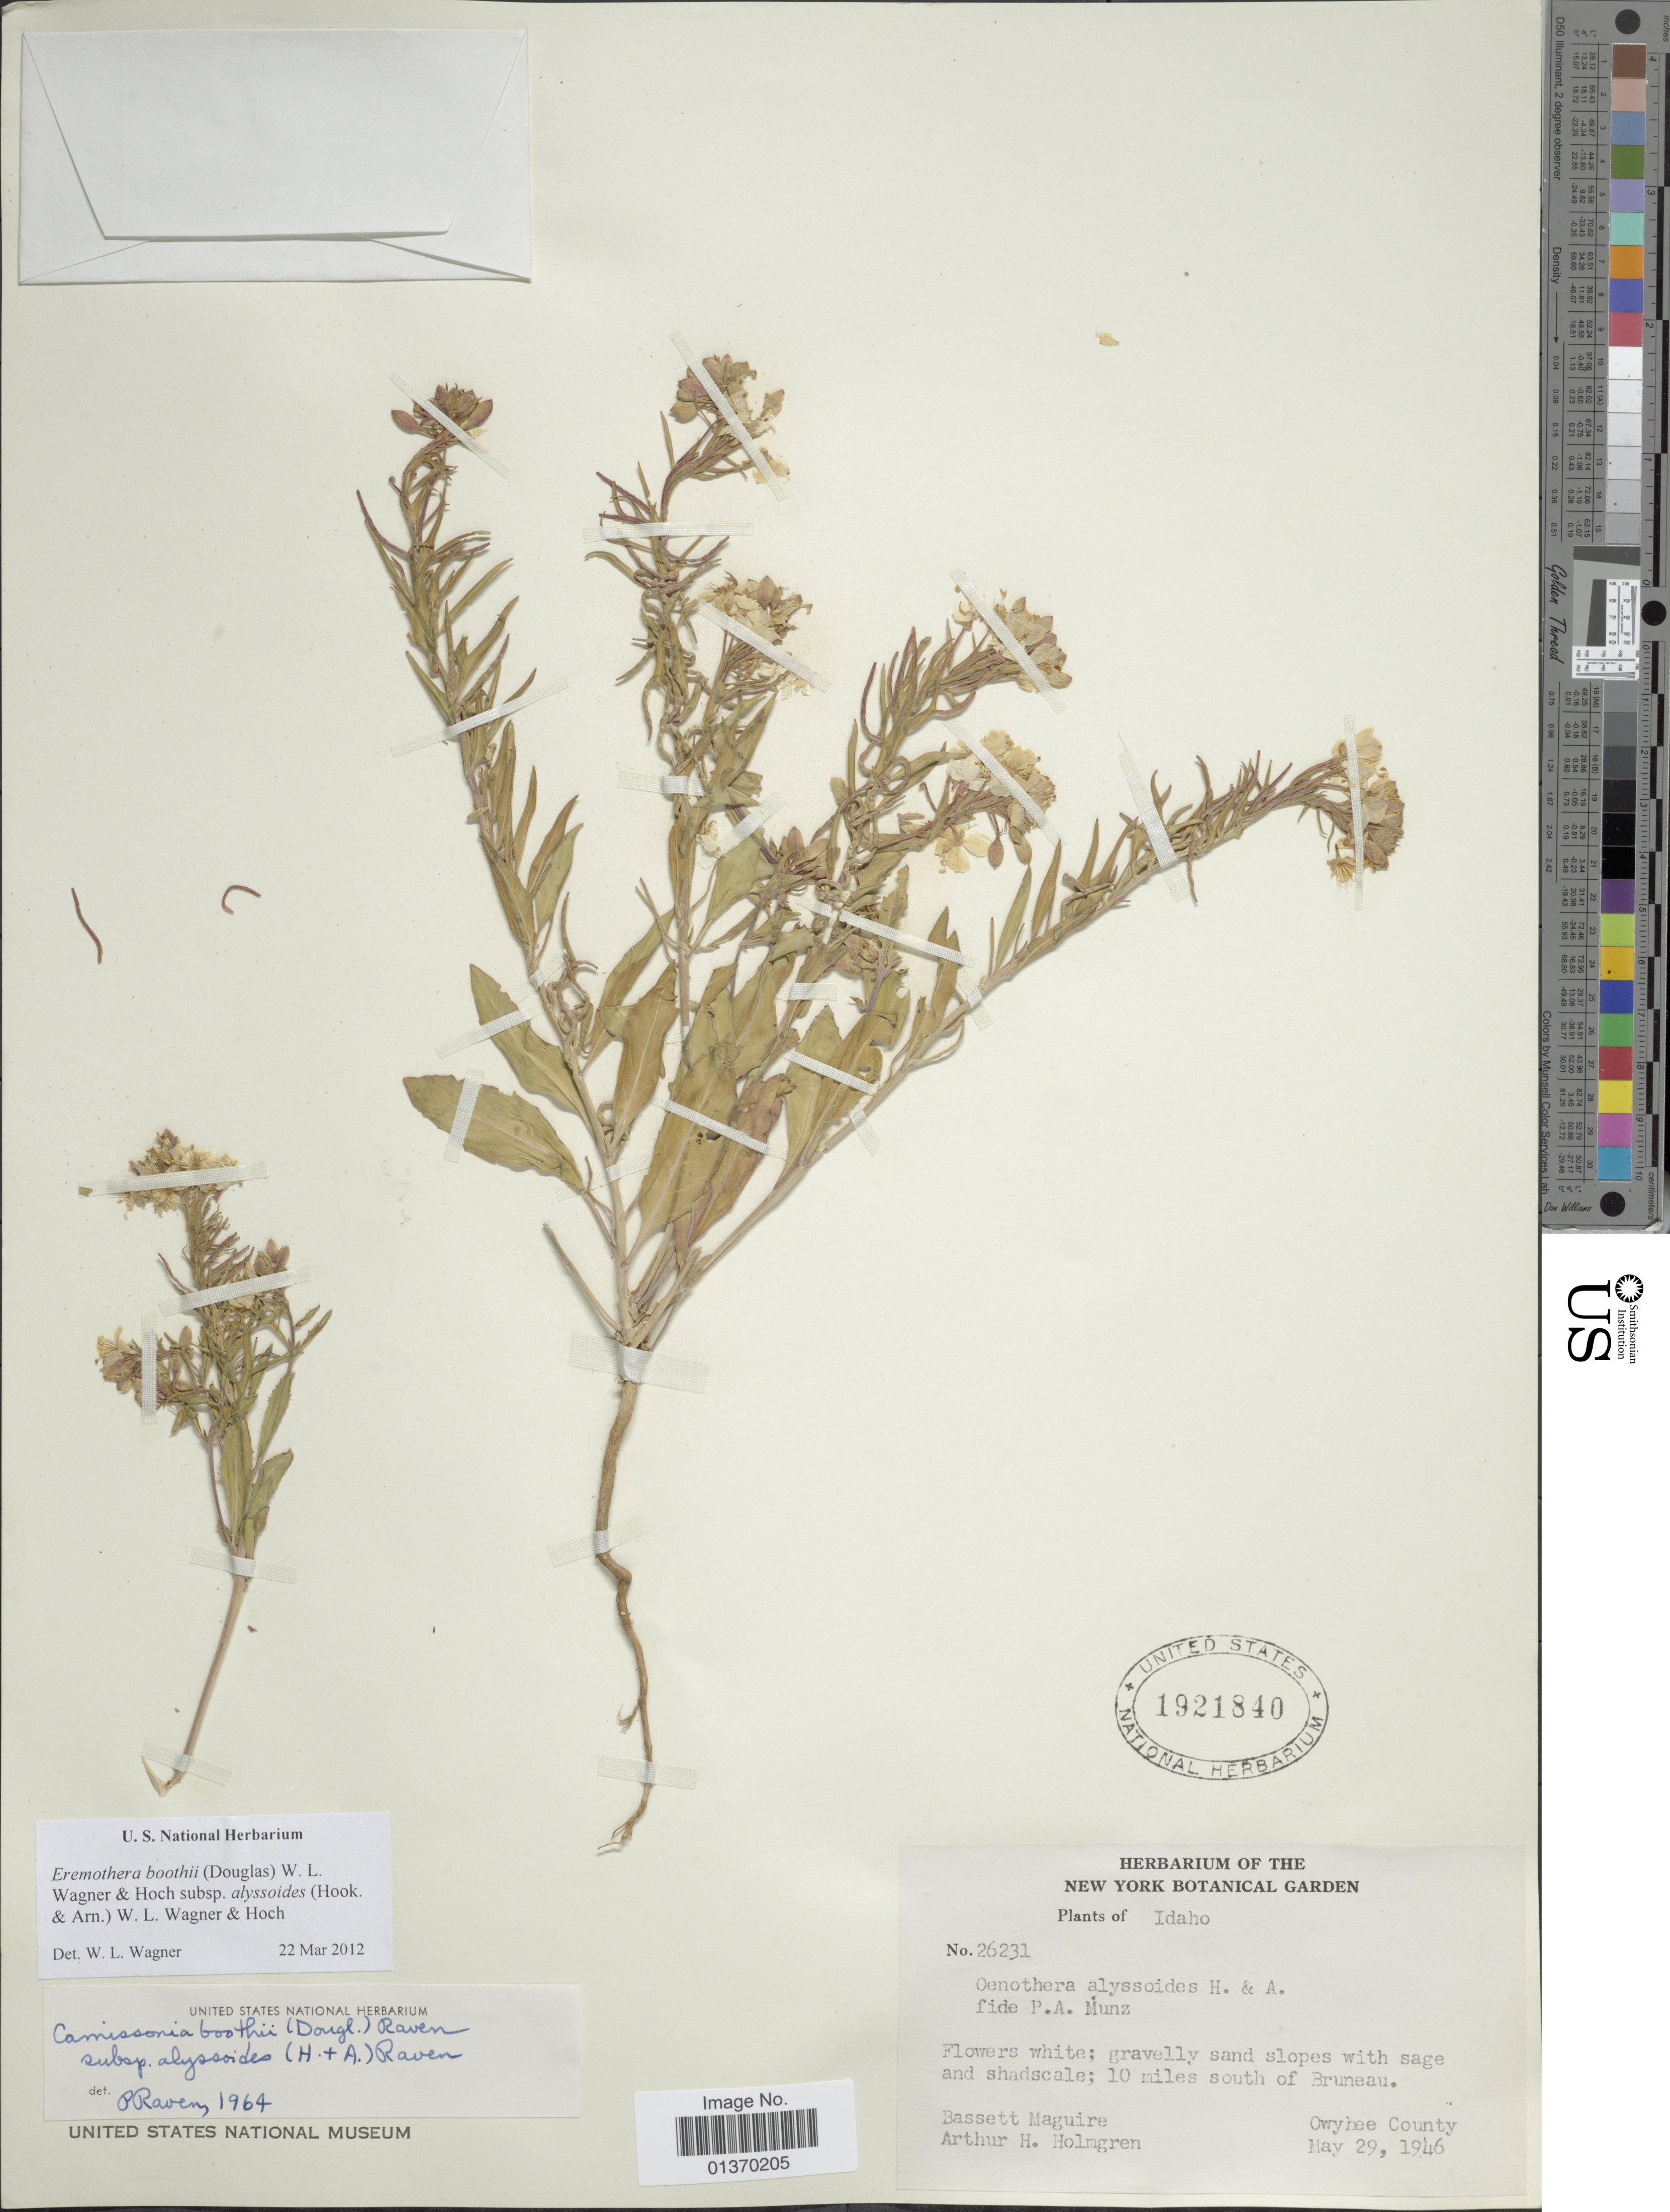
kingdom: Plantae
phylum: Tracheophyta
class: Magnoliopsida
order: Myrtales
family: Onagraceae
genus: Eremothera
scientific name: Eremothera boothii subsp. alyssoides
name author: (Hook. & Arn.) W.L. Wagner & Hoch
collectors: B. Maguire & A. H. Holmgren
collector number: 26231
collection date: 1946-05-29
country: United States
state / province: Idaho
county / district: Owyhee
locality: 10 miles S of Bruneau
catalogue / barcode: US 1921840